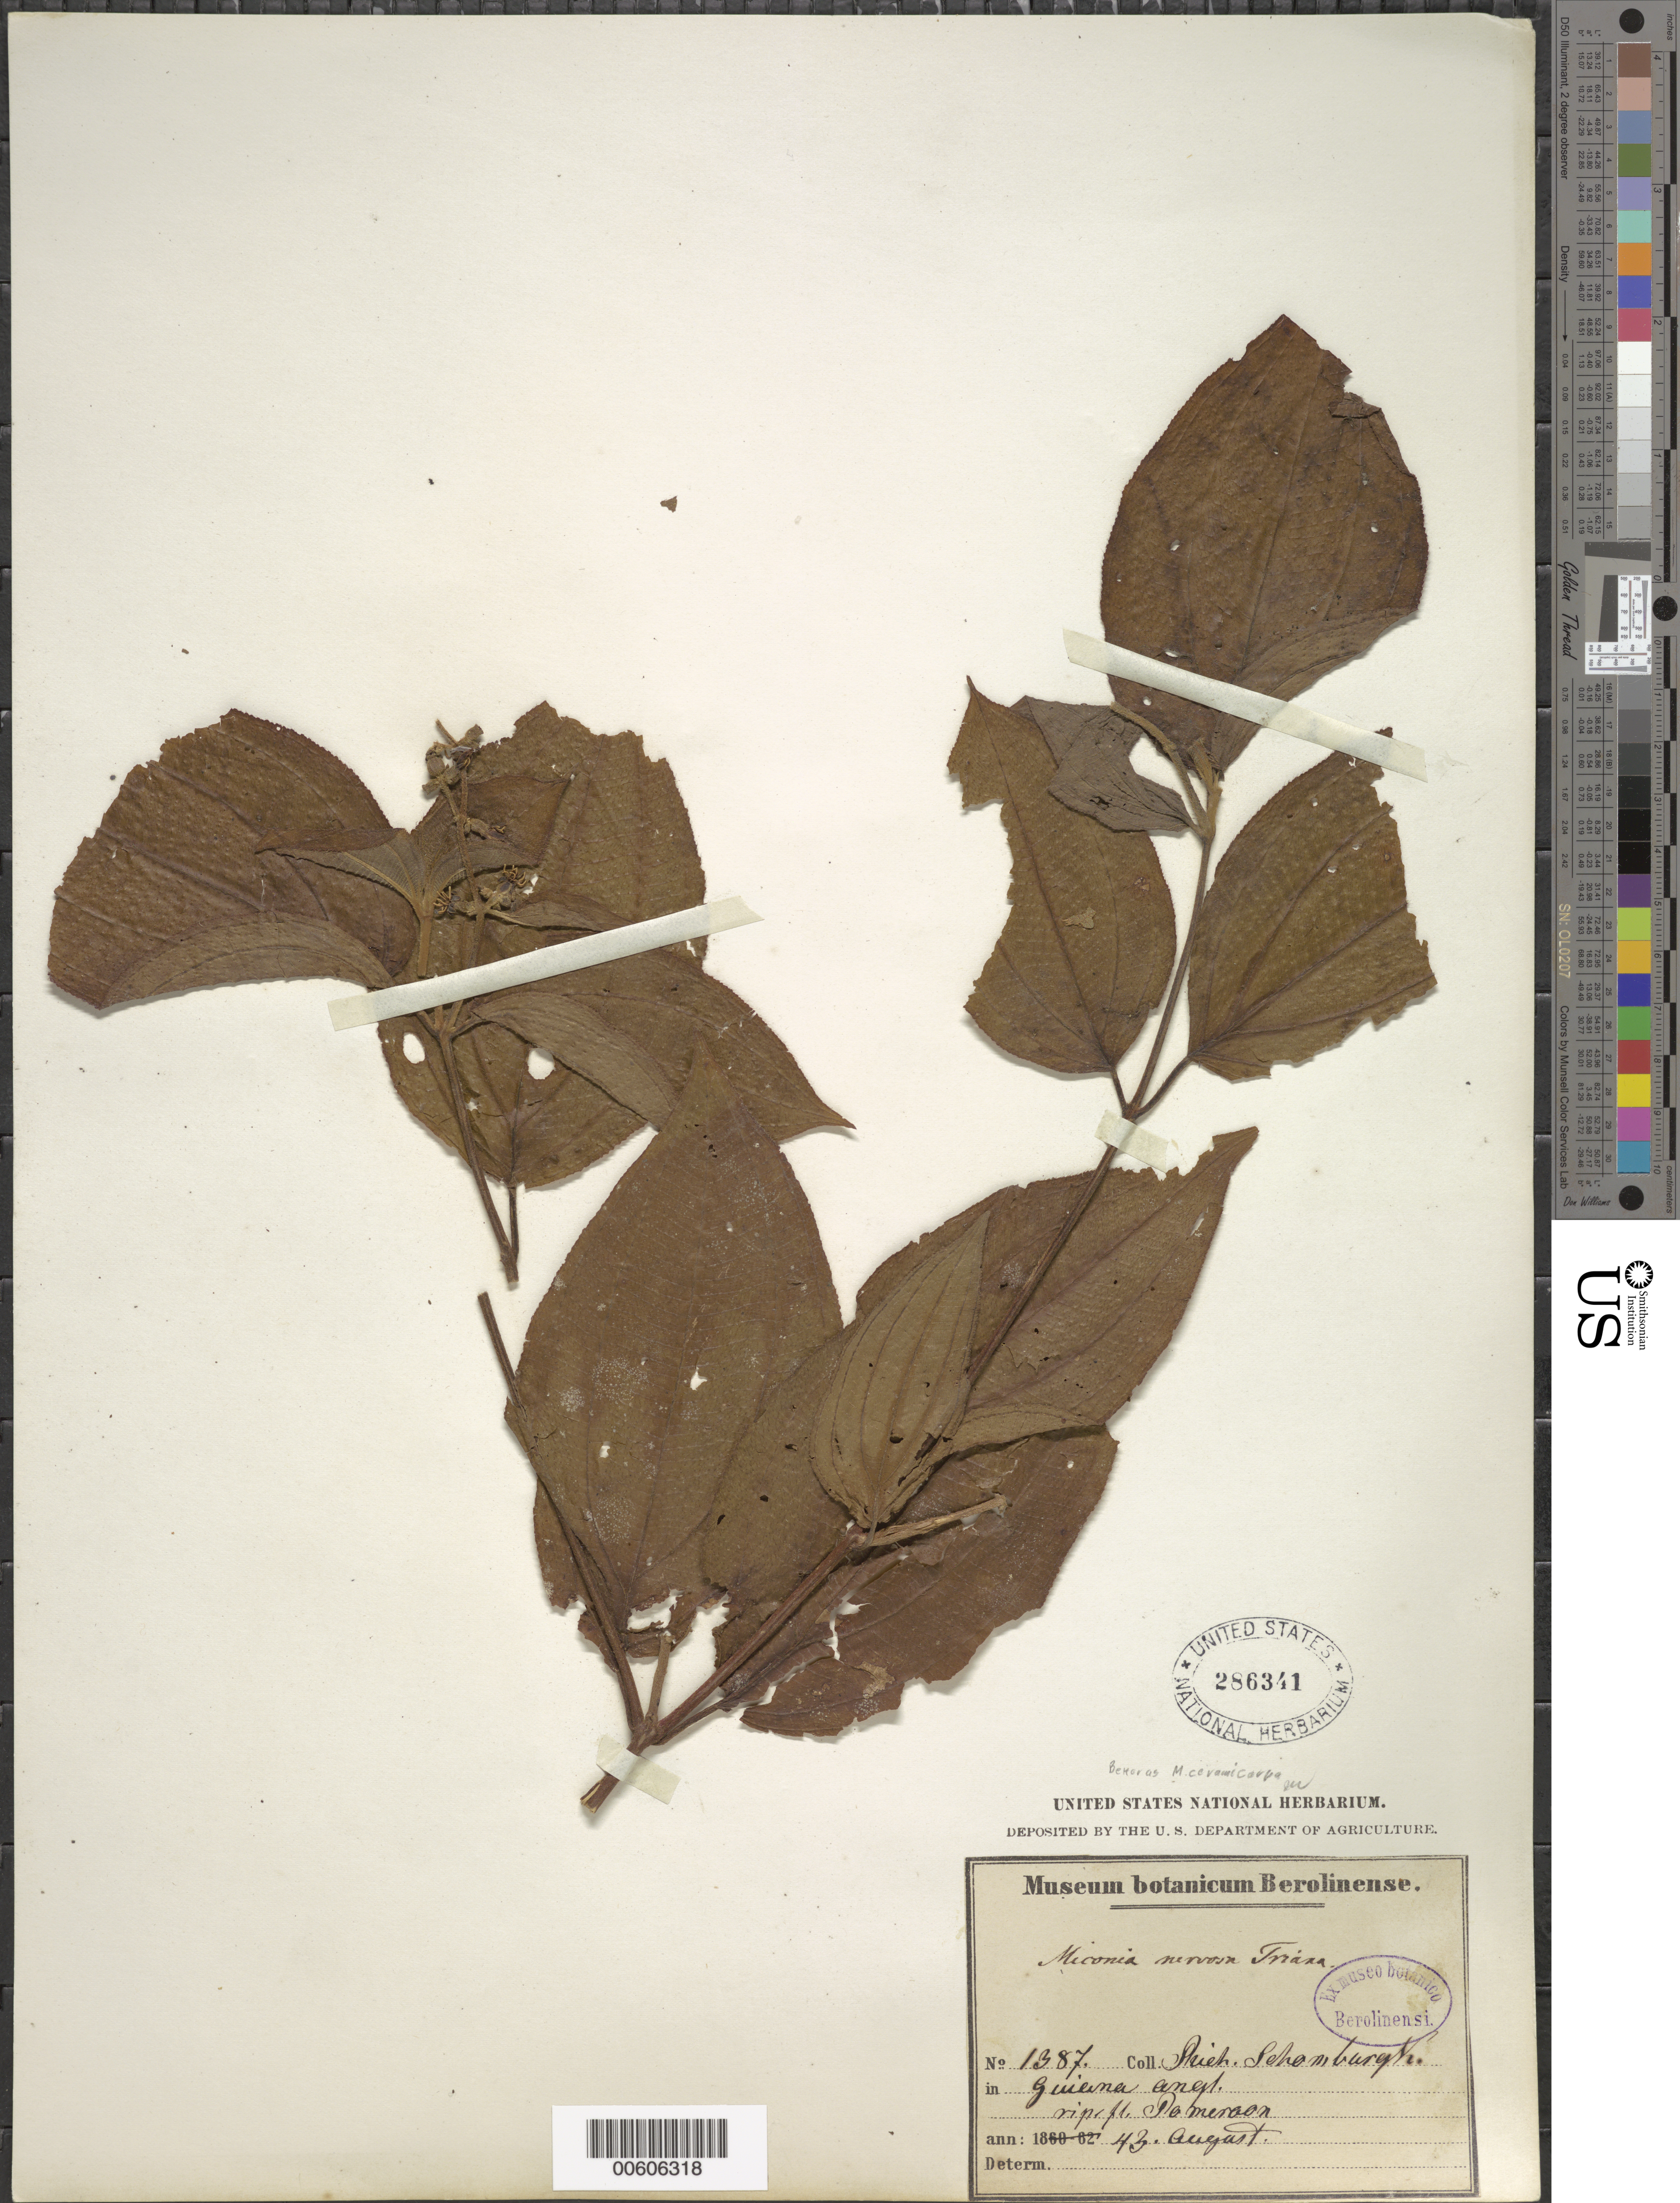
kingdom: Plantae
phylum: Tracheophyta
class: Magnoliopsida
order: Myrtales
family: Melastomataceae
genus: Miconia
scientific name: Miconia ceramicarpa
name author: (DC.) Cogn.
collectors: M. R. Schomburgk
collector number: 1387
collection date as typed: August 1843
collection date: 1843-08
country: Guyana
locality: Demerara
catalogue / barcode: US 286341